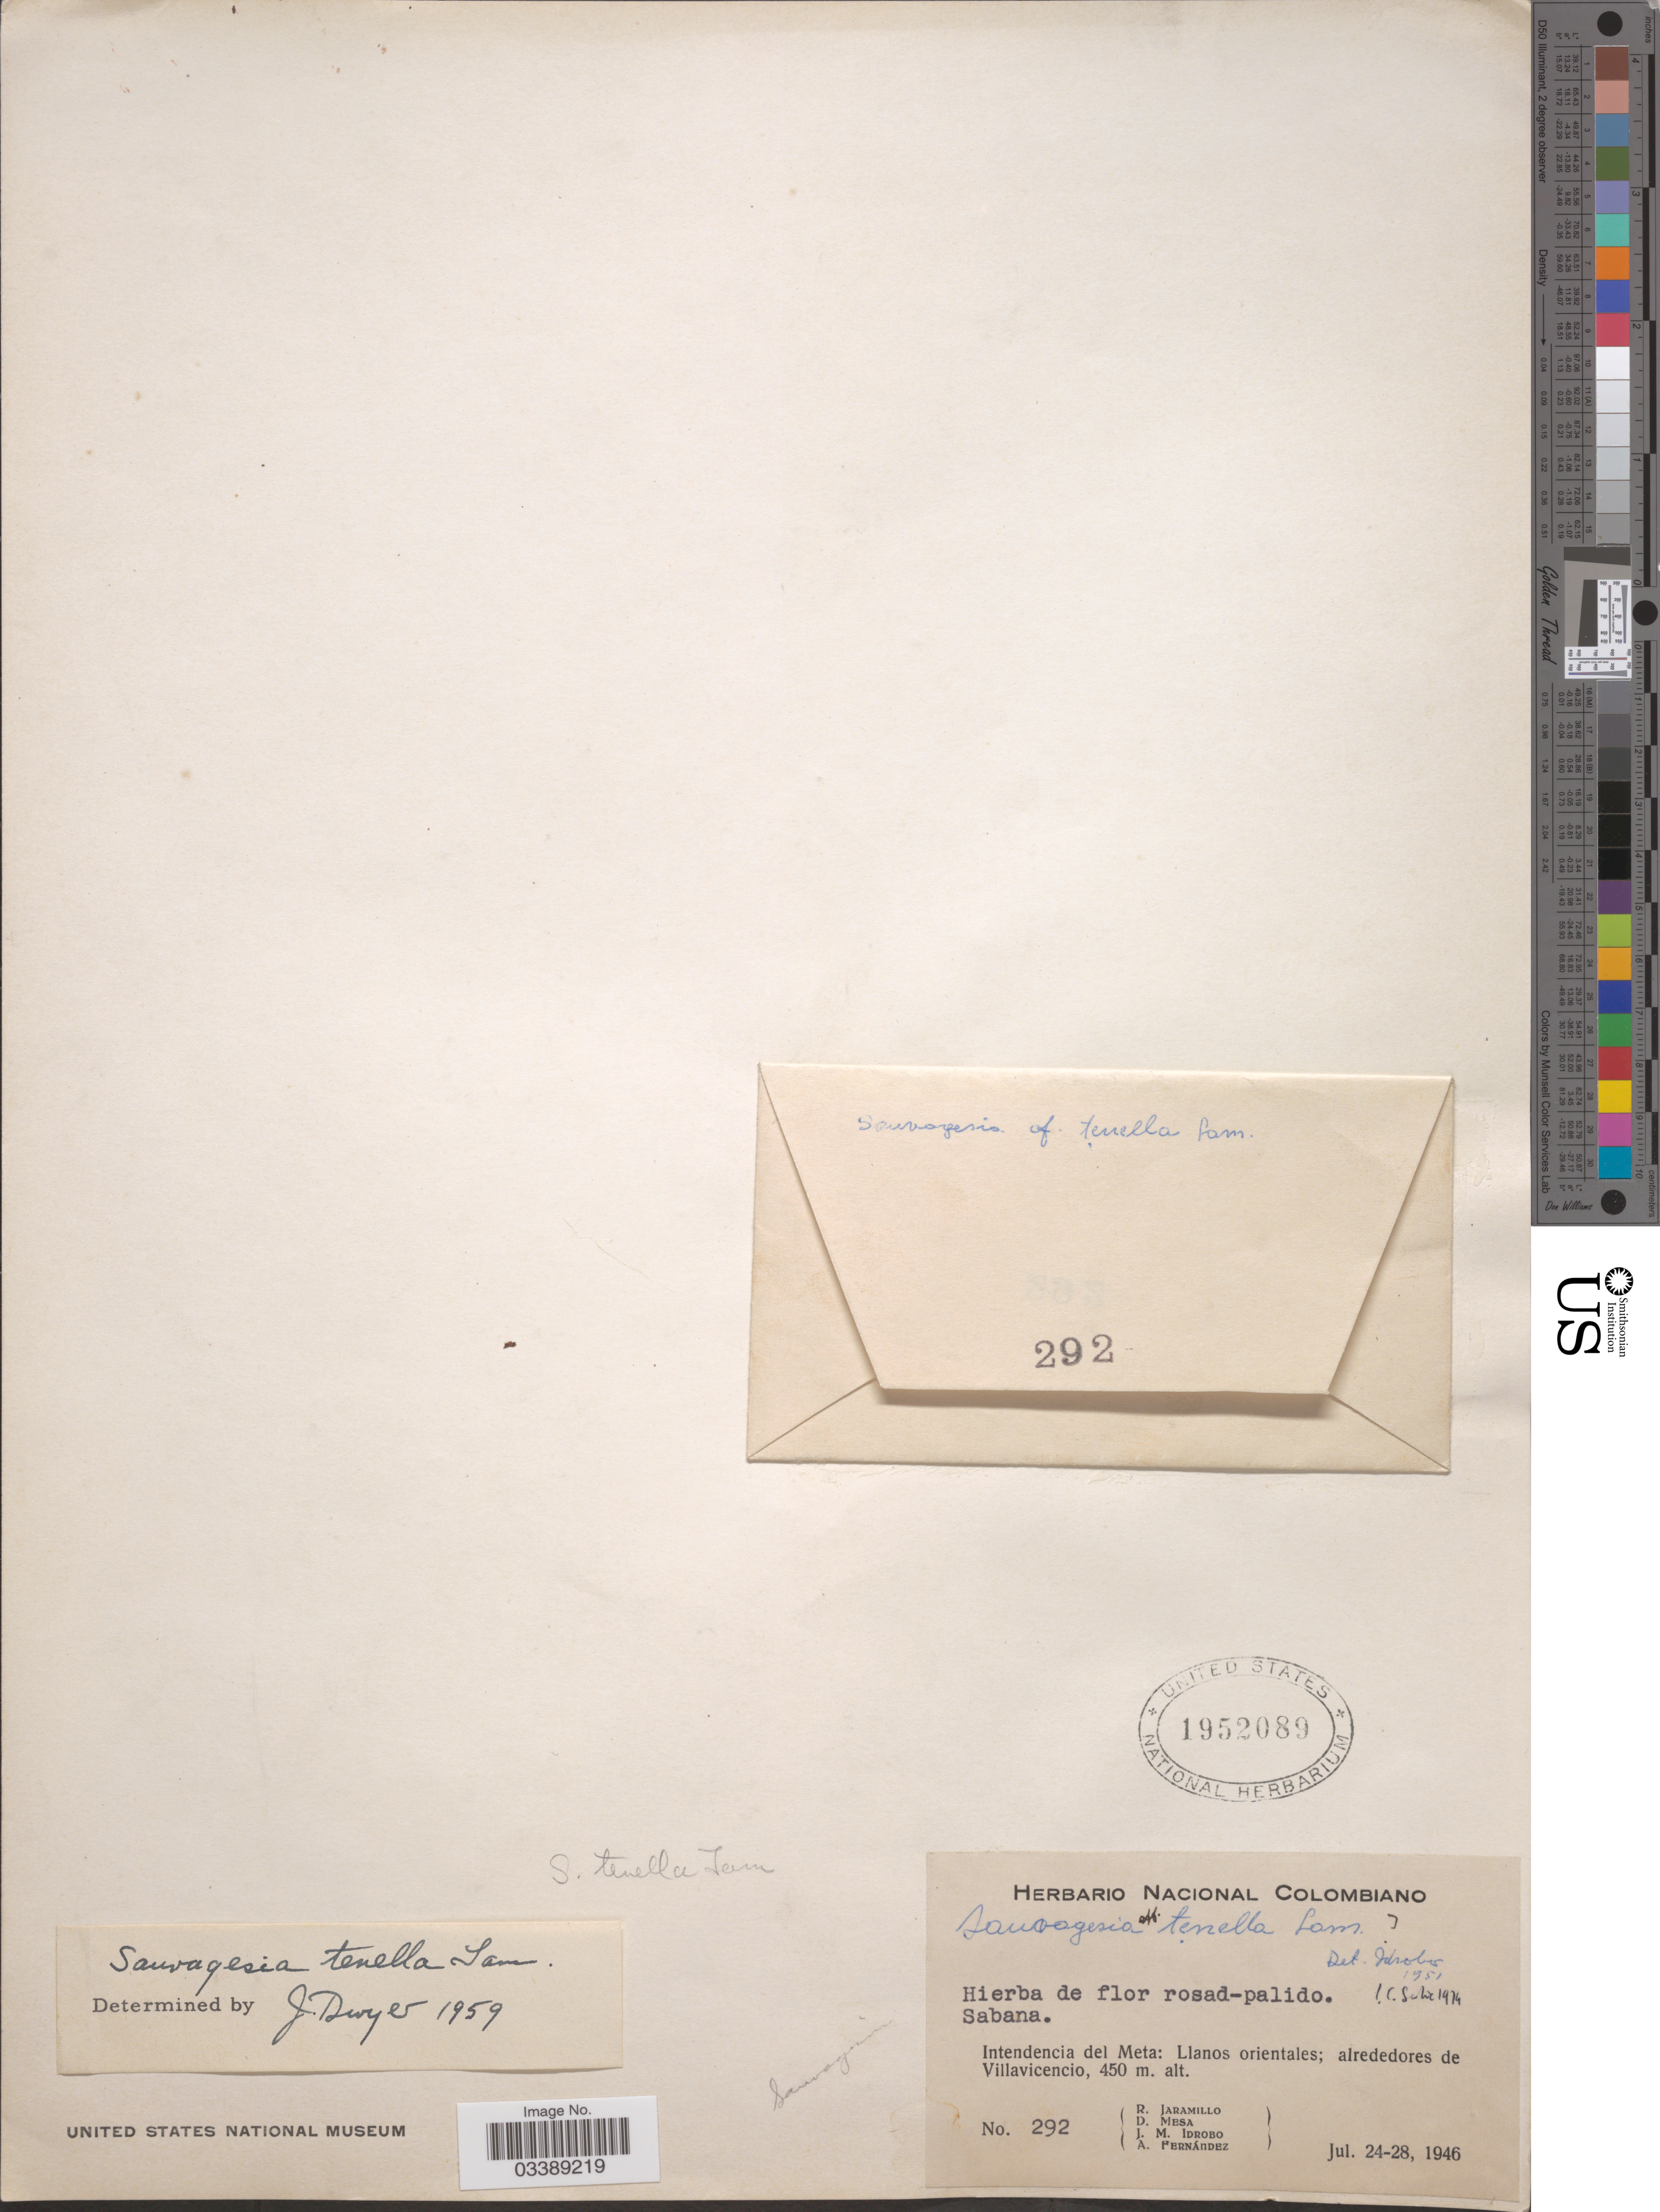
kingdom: Plantae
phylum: Tracheophyta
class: Magnoliopsida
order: Malpighiales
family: Ochnaceae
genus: Sauvagesia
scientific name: Sauvagesia tenella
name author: Lam.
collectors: R. Jaramillo, D. Mesa, J. M. Idrobo & A. Fernández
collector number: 292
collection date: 1946-07-24/1946-07-28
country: Colombia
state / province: Meta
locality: Intendencia del Meta: Llanos orientales; alrededores de Villavicencio.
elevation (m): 450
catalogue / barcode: US 1952089